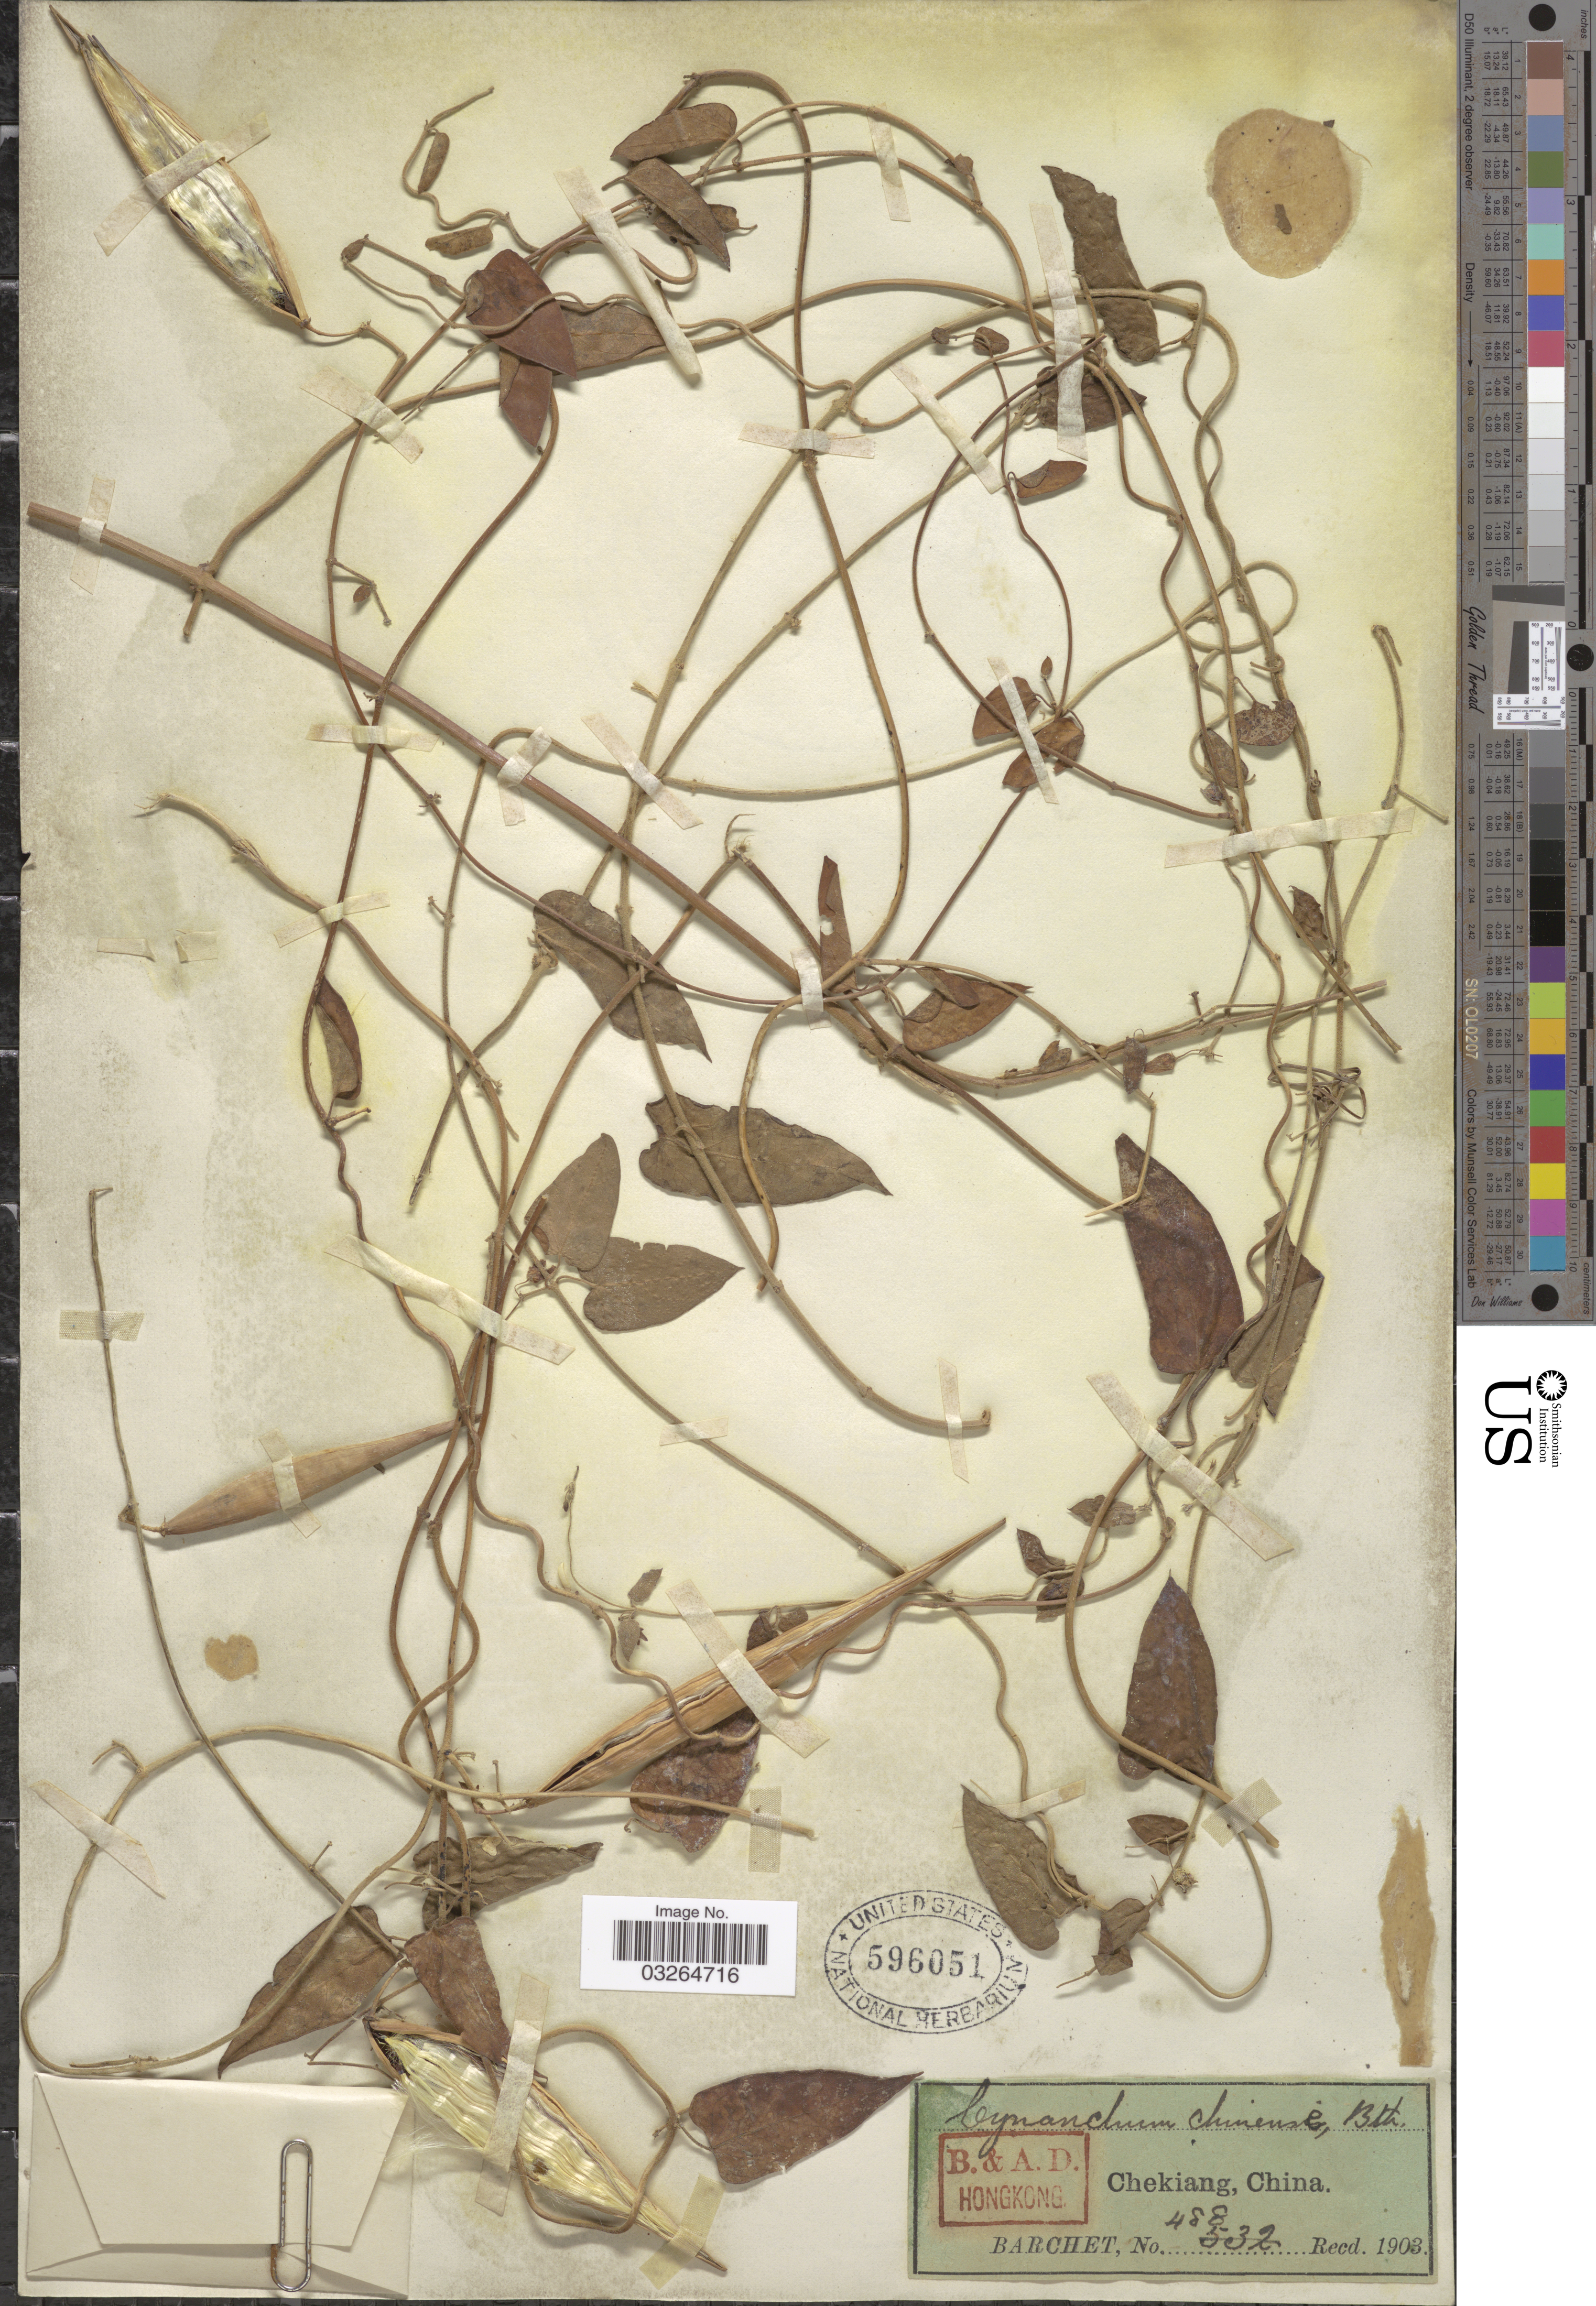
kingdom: Plantae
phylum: Tracheophyta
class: Magnoliopsida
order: Gentianales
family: Apocynaceae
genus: Cynanchum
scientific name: Cynanchum chinense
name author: R. Br.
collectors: S. P. Barchet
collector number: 488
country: China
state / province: Zhejiang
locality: Chekiang.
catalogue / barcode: US 596051